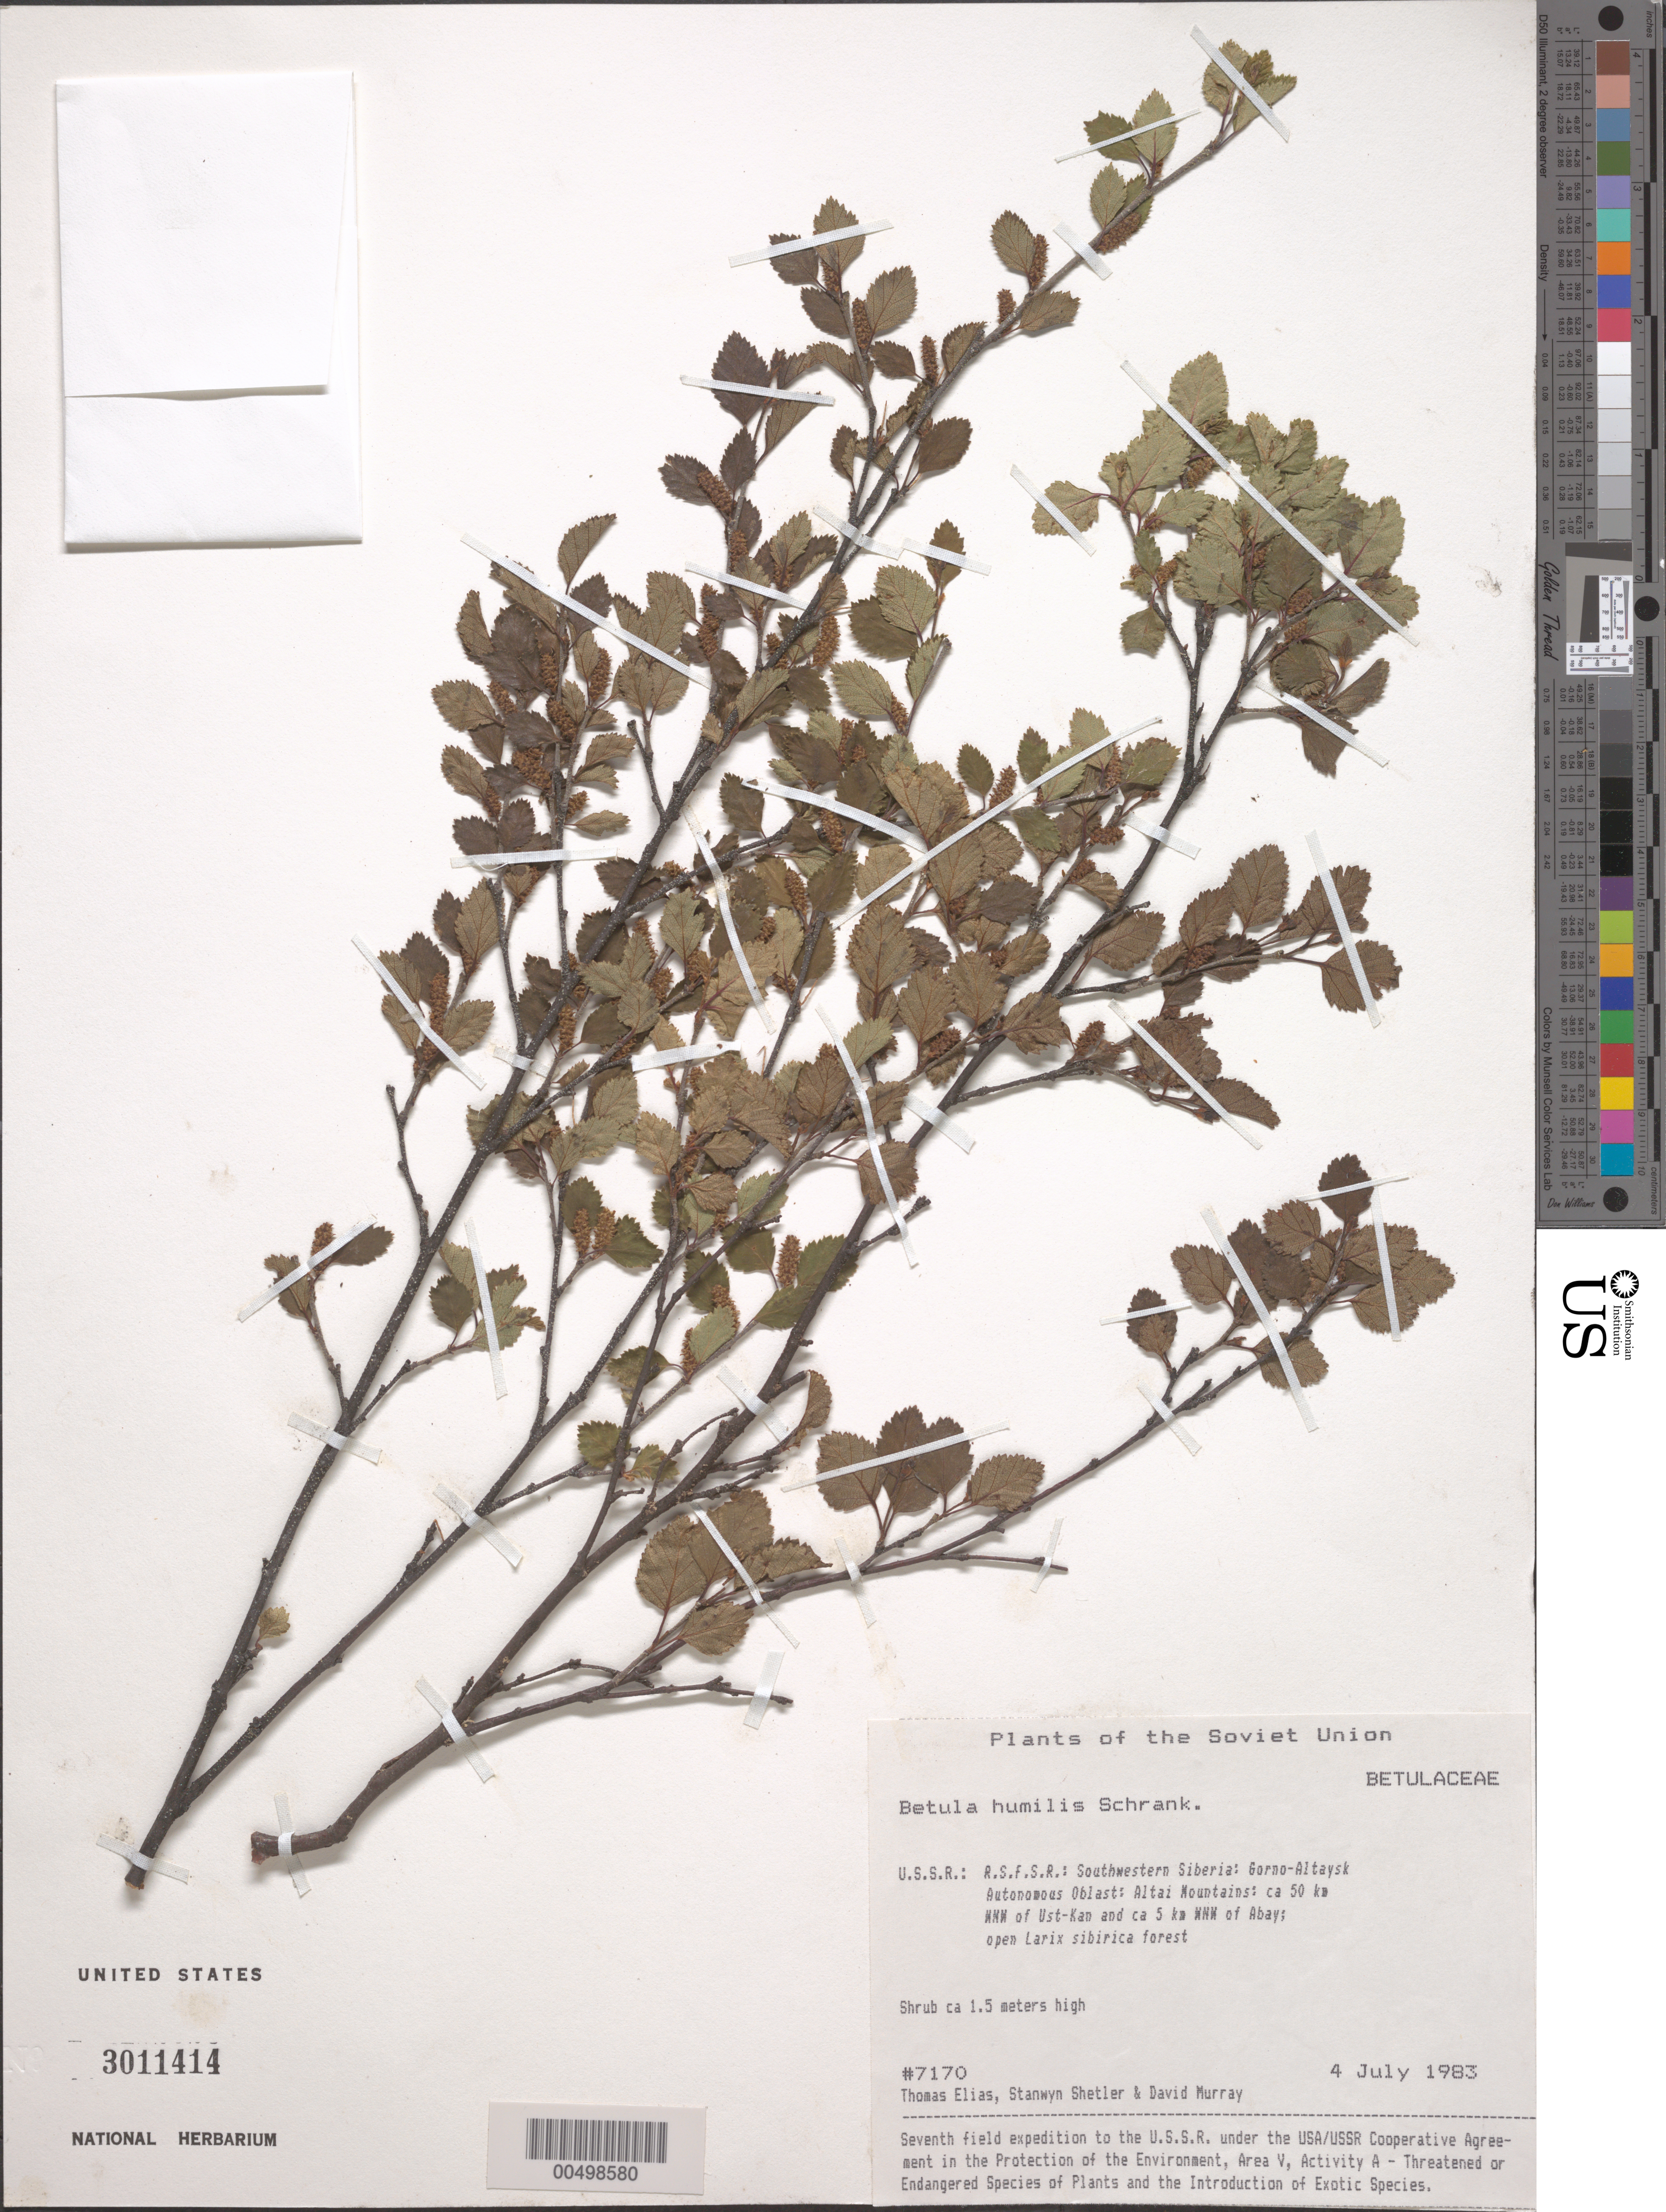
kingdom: Plantae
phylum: Tracheophyta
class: Magnoliopsida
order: Fagales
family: Betulaceae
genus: Betula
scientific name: Betula humilis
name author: Schrank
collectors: T. Elias, S. Shetler & D. F. Murray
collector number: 7170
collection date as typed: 04 Jul 1983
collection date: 1983-07-04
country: Russian Federation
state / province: Altai Republic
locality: Altai Mountains, ca. 50 km WNW of Ust-Kan and ca. 5 km WNW of Abay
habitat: open Larix forest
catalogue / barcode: US 3011414